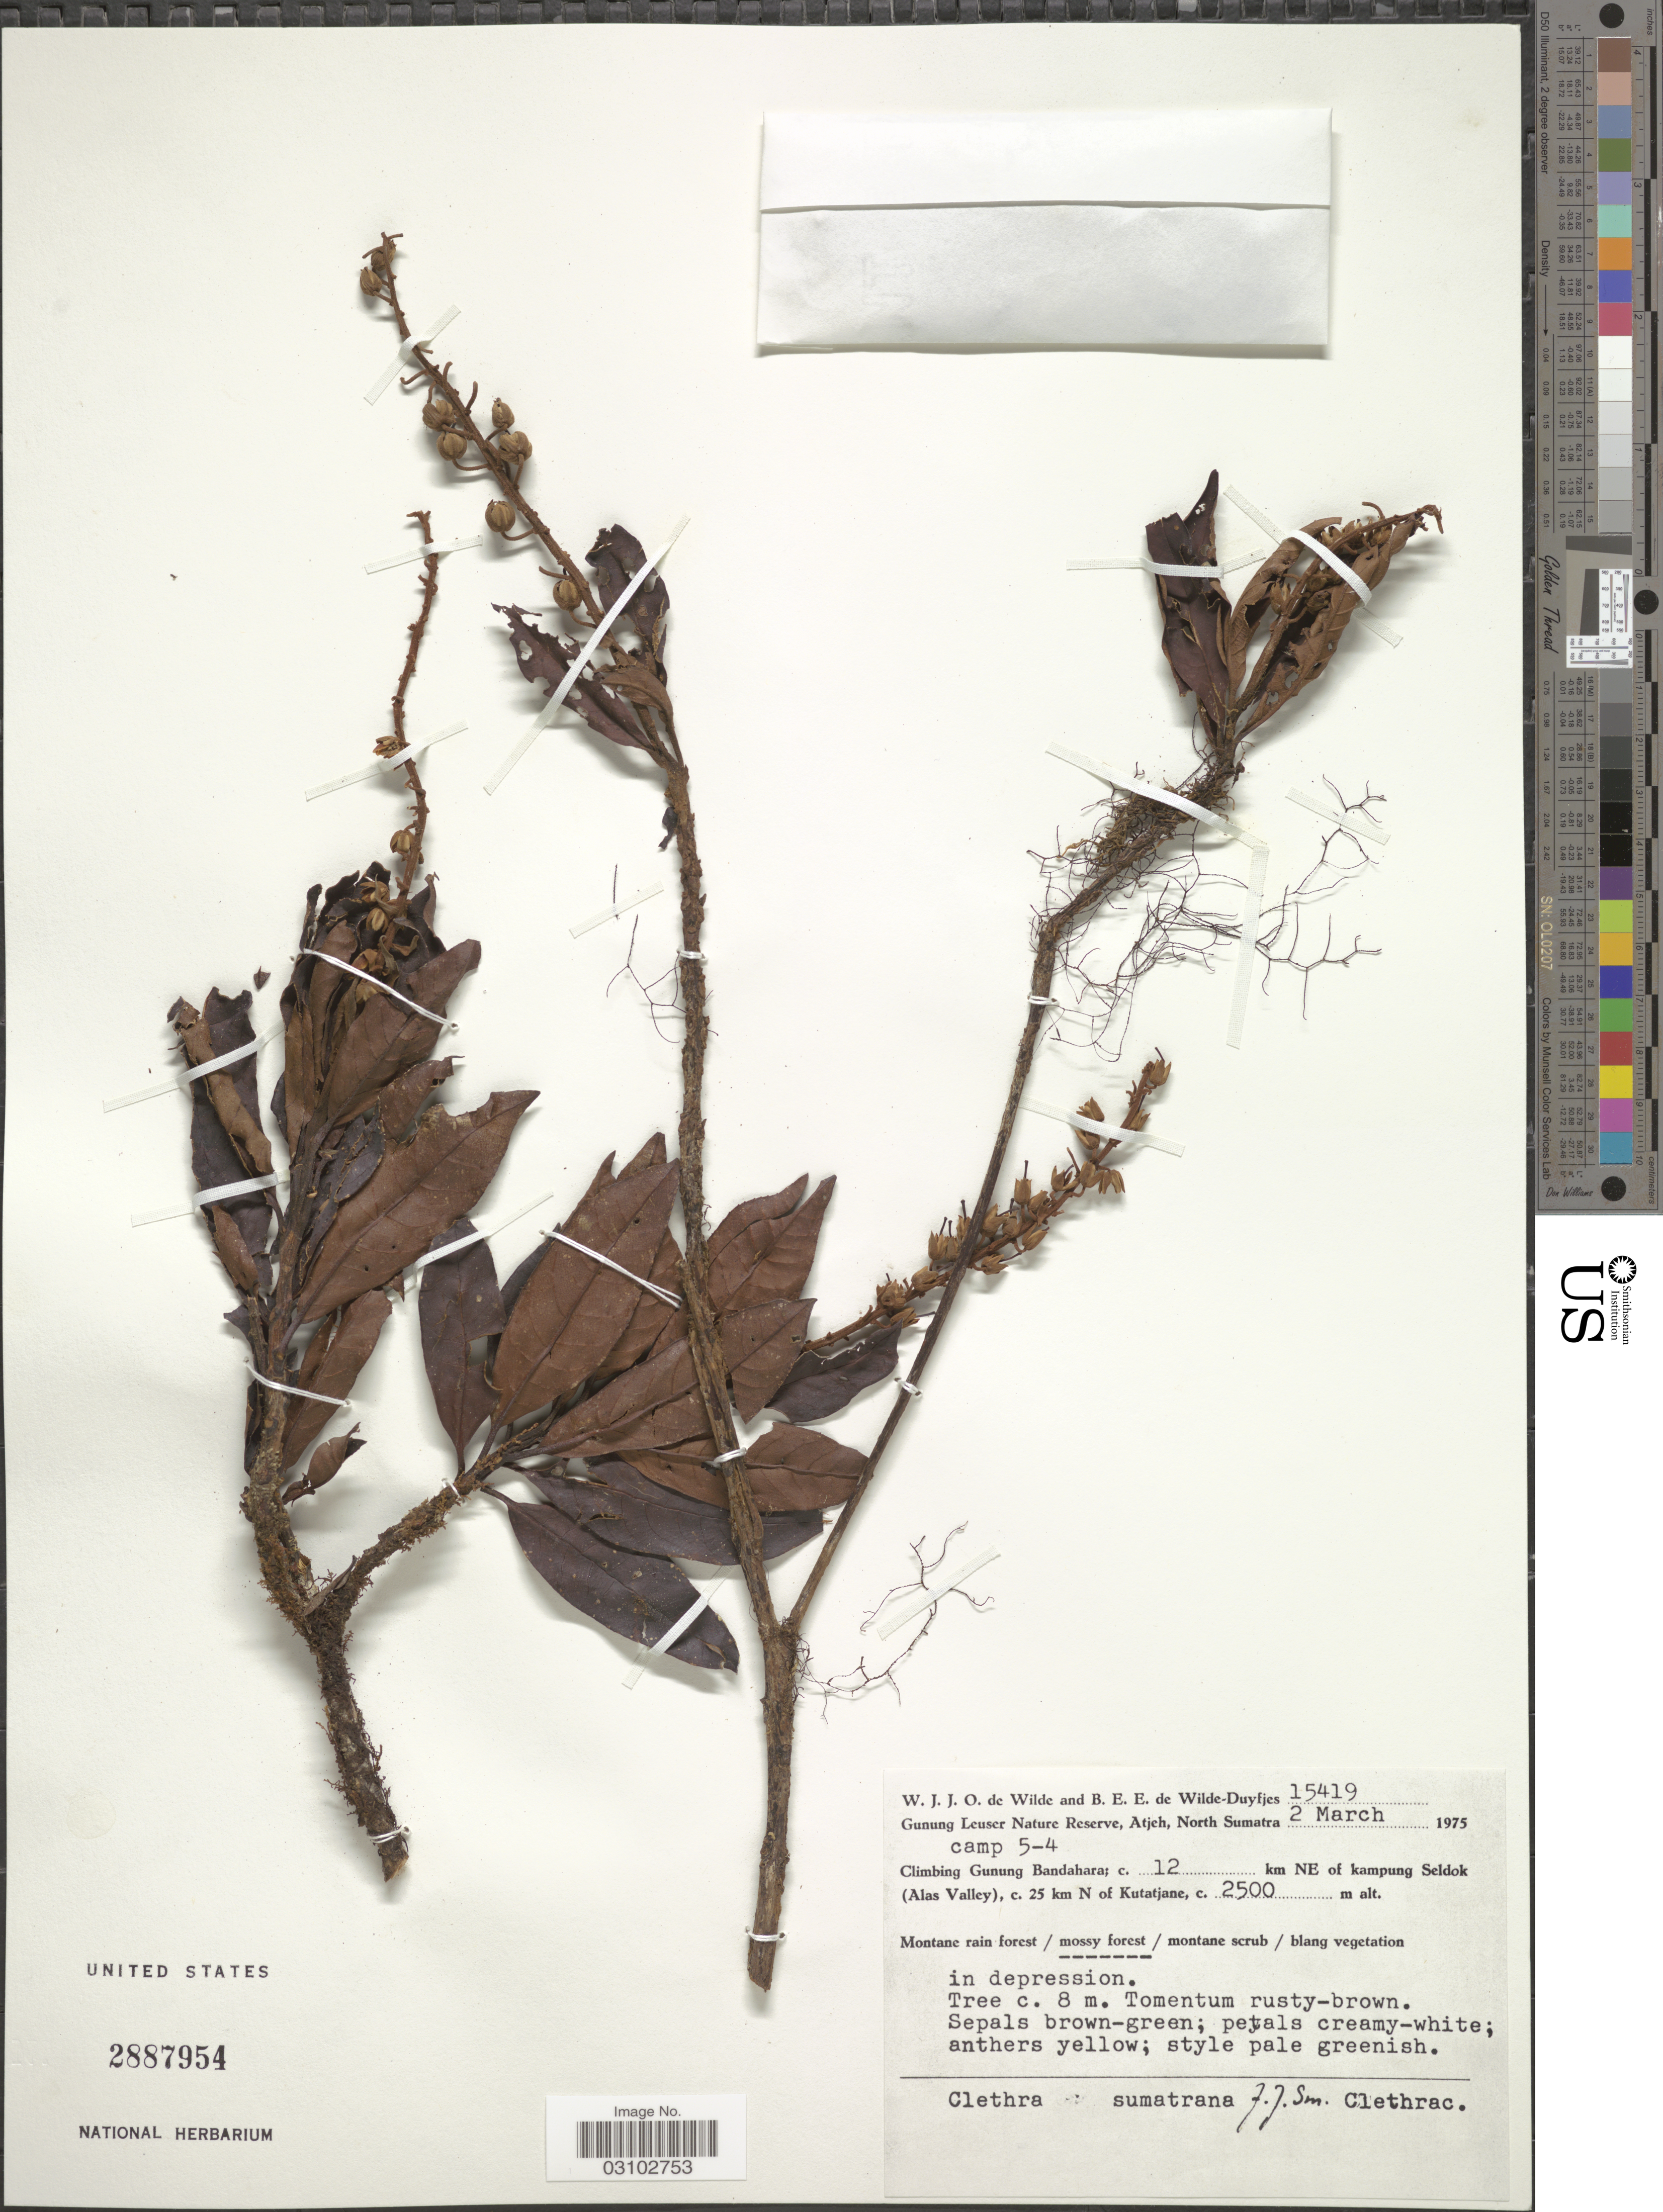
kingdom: Plantae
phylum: Tracheophyta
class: Magnoliopsida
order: Ericales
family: Clethraceae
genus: Clethra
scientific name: Clethra sumatrana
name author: J.J. Sm.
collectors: W. J. de Wilde & B. E. de Wilde-Duyfjes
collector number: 15419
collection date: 1975-03-02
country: Indonesia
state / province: Sumatra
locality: Gunung Leuser Nature Reserve, Atjeh, North Sumatra, camp 5-. Climbing Gunung Bandahara,c. 12 km NE of kampung Seldok (Alas Valley), c. 25 km N of Kutatjane.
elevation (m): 2500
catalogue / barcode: US 2887954